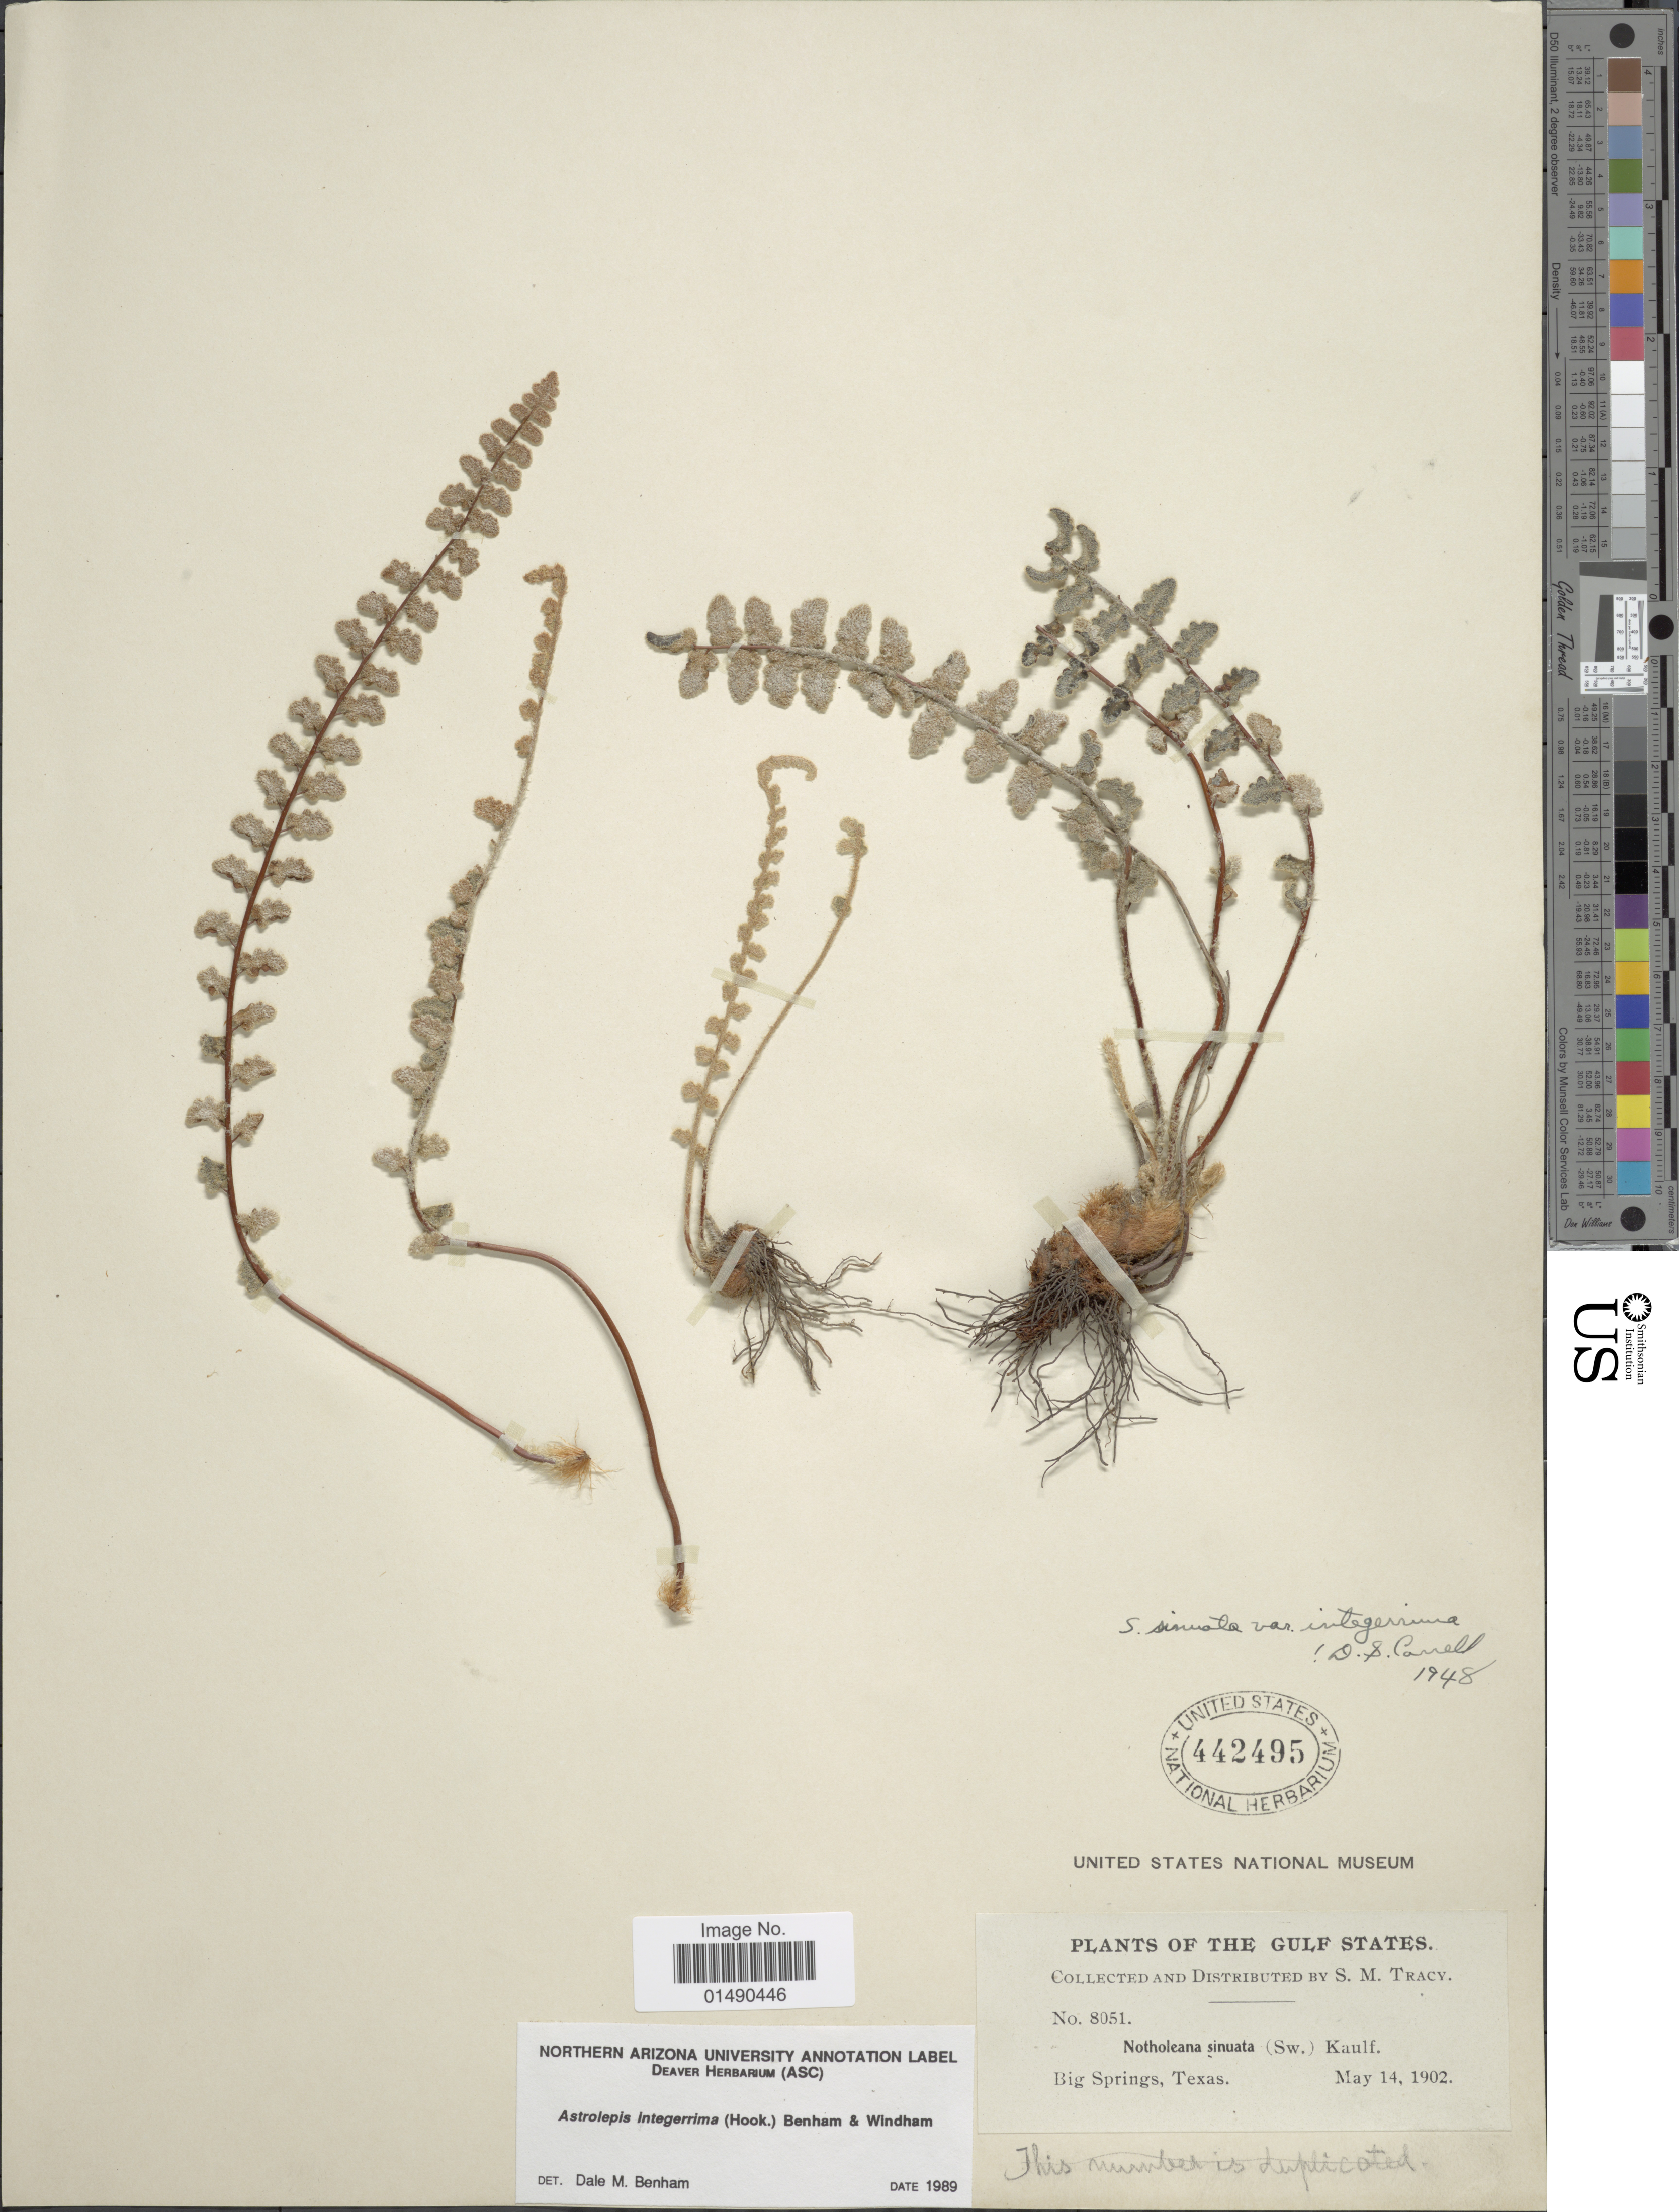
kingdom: Plantae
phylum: Tracheophyta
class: Polypodiopsida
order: Polypodiales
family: Pteridaceae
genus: Astrolepis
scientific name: Astrolepis integerrima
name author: (Hook.) D.M. Benham & Windham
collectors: S. M. Tracy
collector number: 8051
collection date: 1902-05-14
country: United States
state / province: Texas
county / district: Howard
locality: Big Spring Texas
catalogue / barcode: US 442495